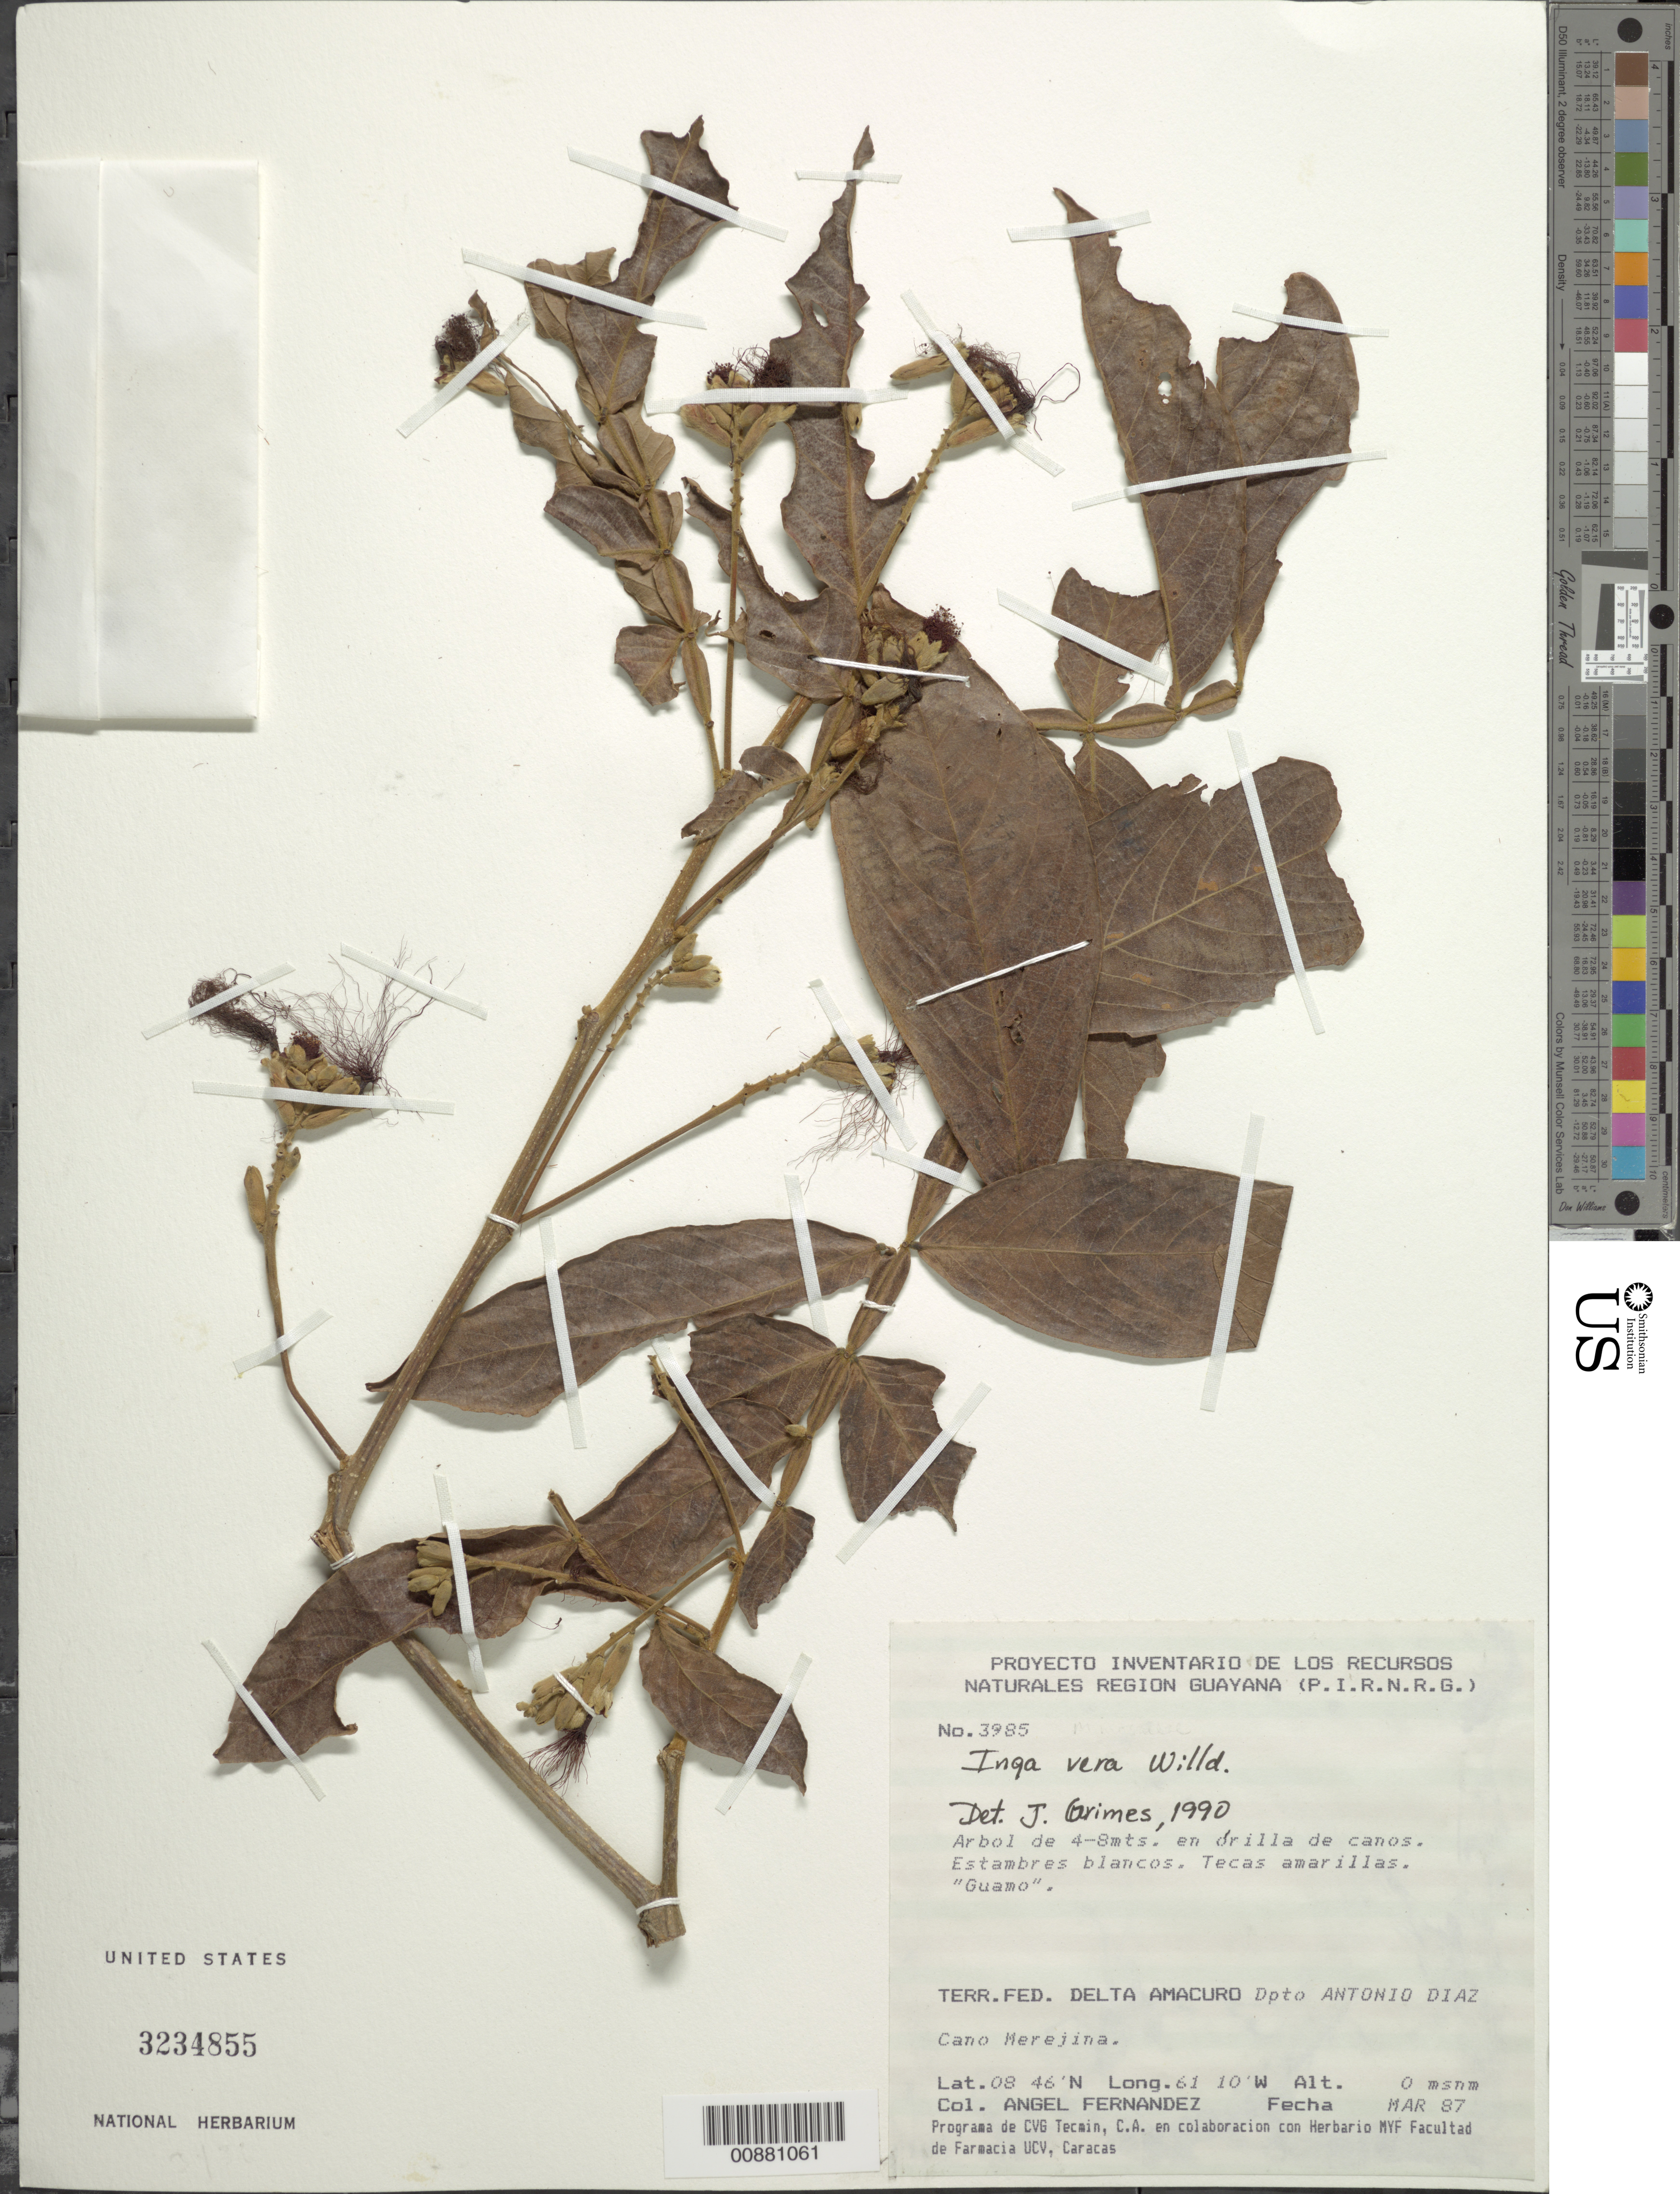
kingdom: Plantae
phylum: Tracheophyta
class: Magnoliopsida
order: Fabales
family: Fabaceae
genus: Inga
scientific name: Inga vera subsp. vera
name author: Willd.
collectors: A. Fernández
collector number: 3985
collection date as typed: Mar-87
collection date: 1987-03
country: Venezuela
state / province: Delta Amacuro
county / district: Antonio Díaz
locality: Caño Merejina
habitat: Orilla de canos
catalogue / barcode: US 3234855